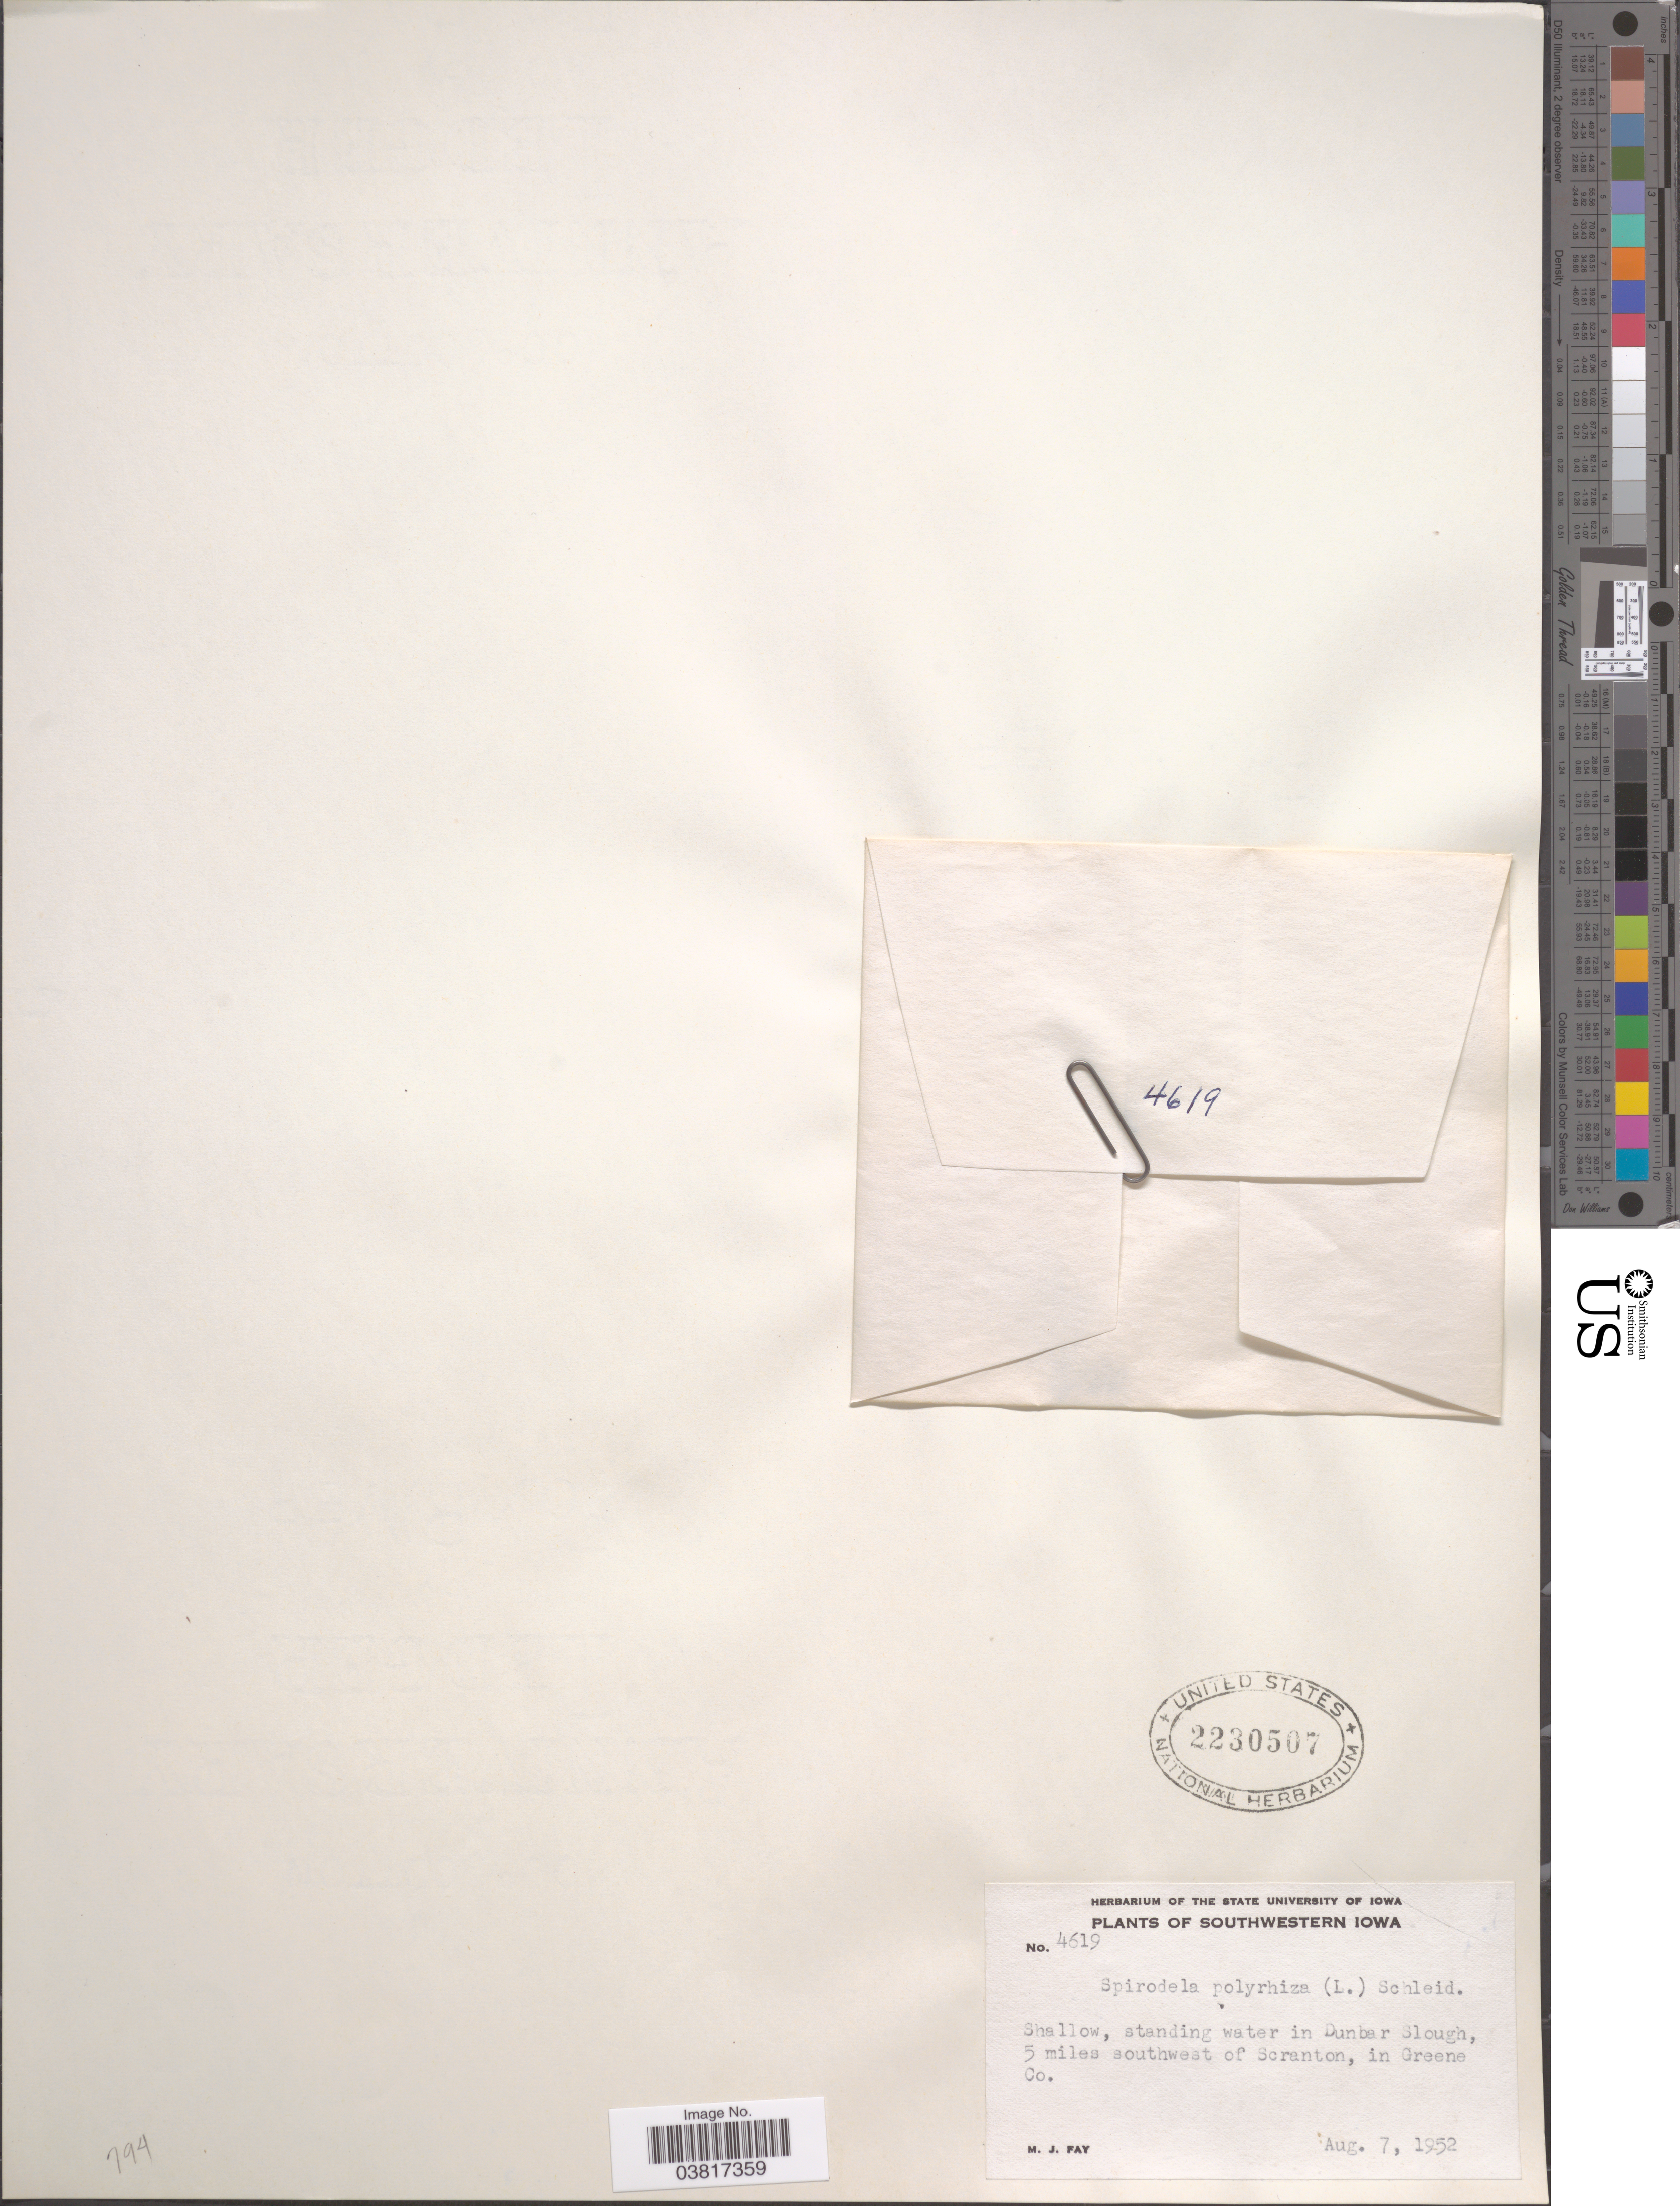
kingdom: Plantae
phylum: Tracheophyta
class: Liliopsida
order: Alismatales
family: Araceae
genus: Spirodela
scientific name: Spirodela polyrrhiza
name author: (L.) Schleid.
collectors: M. Fay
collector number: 4619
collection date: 1952-08-07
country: United States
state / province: Iowa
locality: Southwestern Iowa. Shallow, standing water in Dunbar Slough, 5 miles southwest of Scranton, in Green Co.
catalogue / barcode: US 2230507